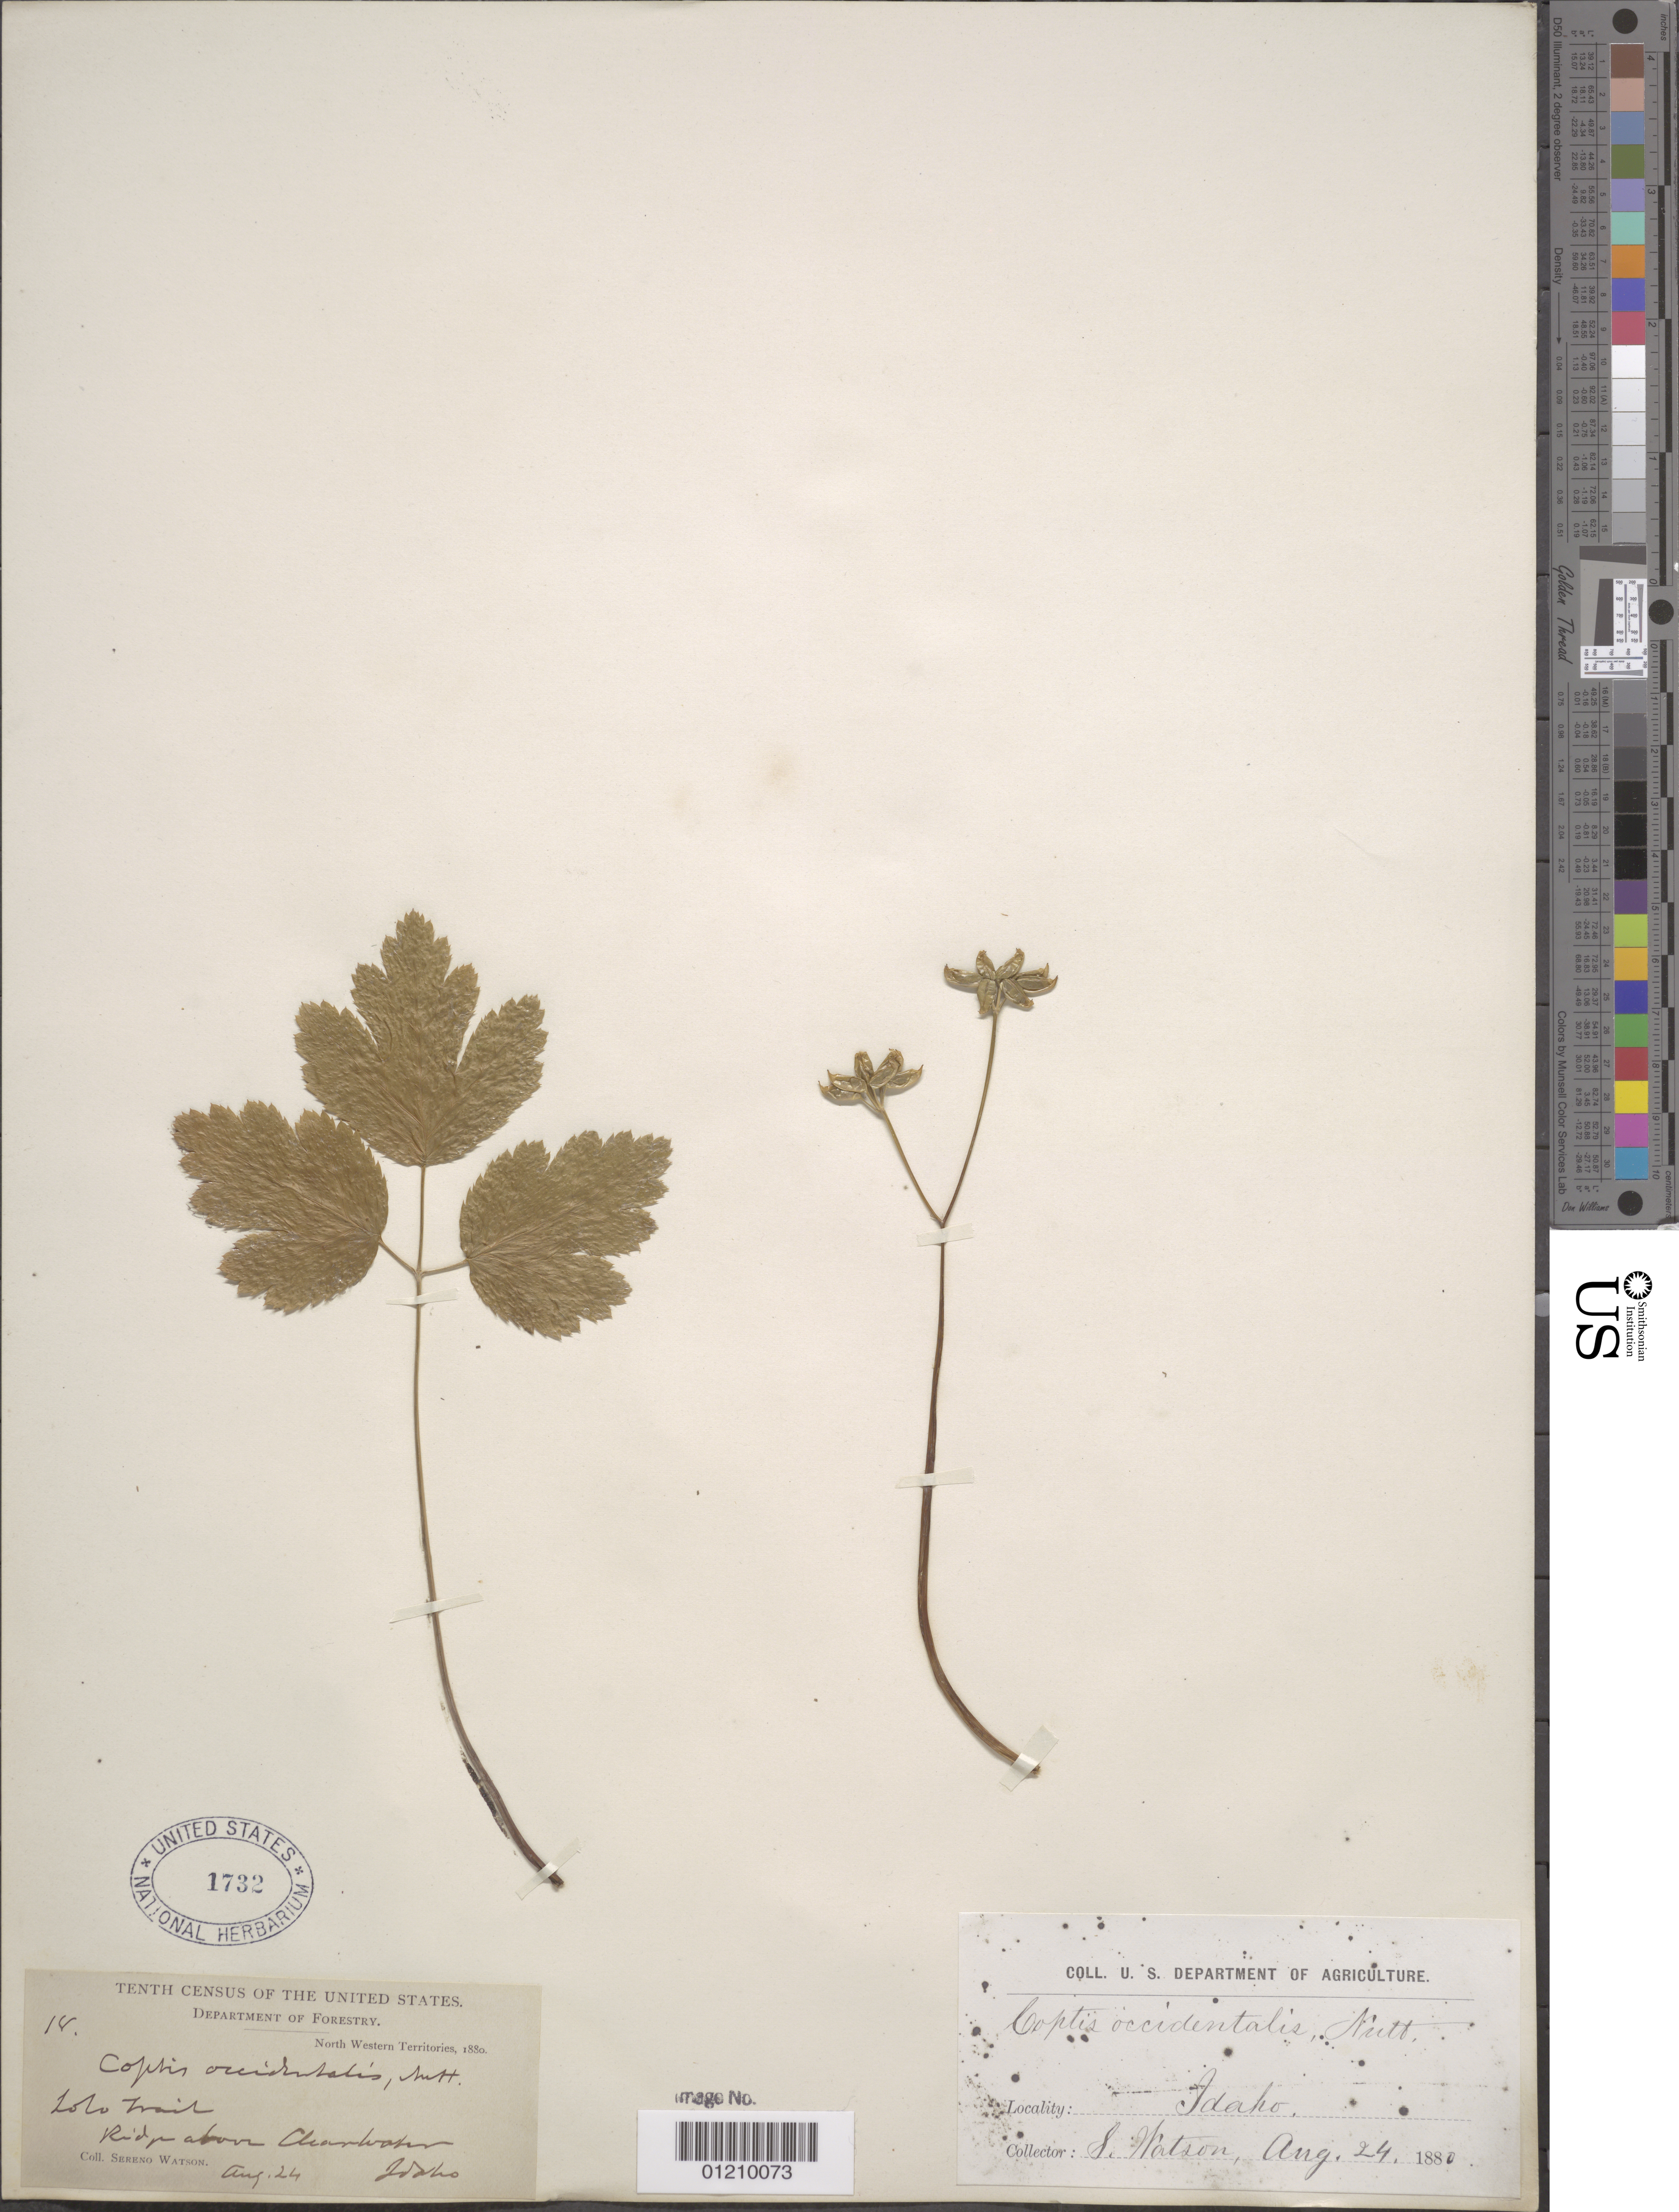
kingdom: Plantae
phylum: Tracheophyta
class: Magnoliopsida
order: Ranunculales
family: Ranunculaceae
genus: Coptis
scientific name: Coptis occidentalis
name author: Torr. & A. Gray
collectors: S. Watson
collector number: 18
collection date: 1880-08-24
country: United States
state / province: Idaho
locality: Ridge above Clear Water, Lolo Trail.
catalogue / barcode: US 1732